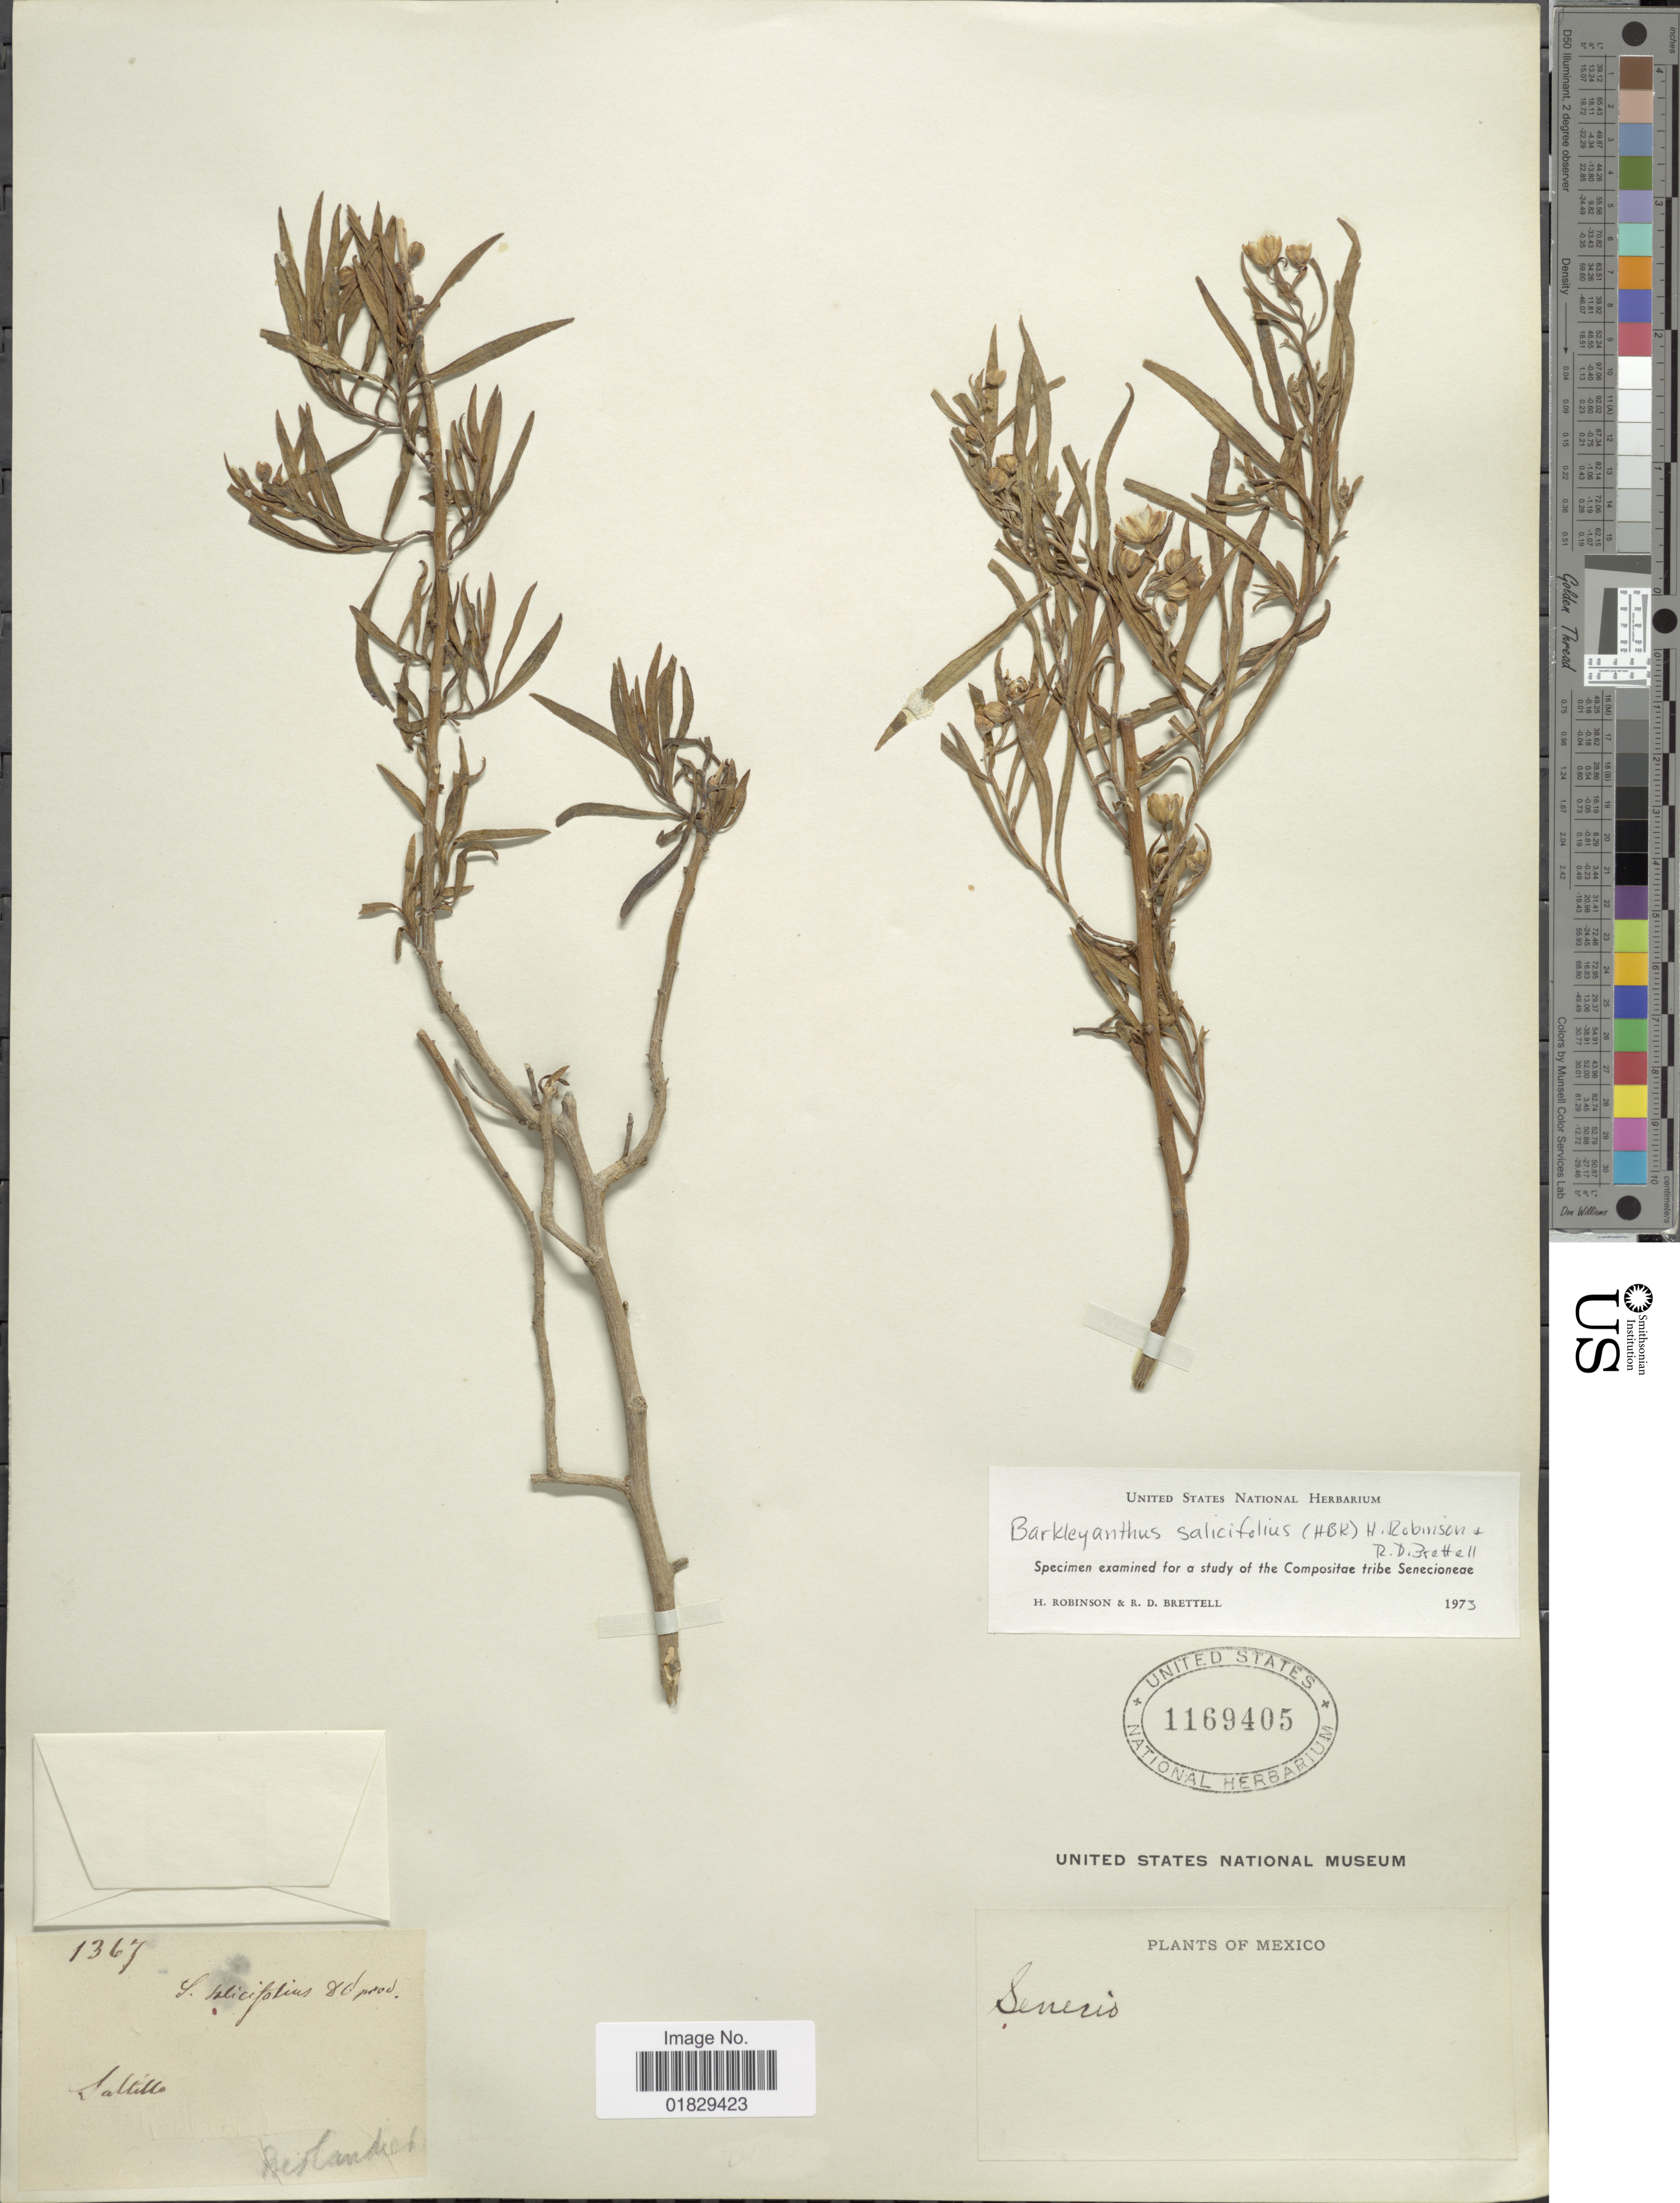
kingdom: Plantae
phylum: Tracheophyta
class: Magnoliopsida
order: Asterales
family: Asteraceae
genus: Barkleyanthus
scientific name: Barkleyanthus salicifolius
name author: (Kunth) H. Rob. & Brettell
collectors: -. Berlandier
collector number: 1367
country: Mexico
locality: Saltillo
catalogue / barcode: US 1169405